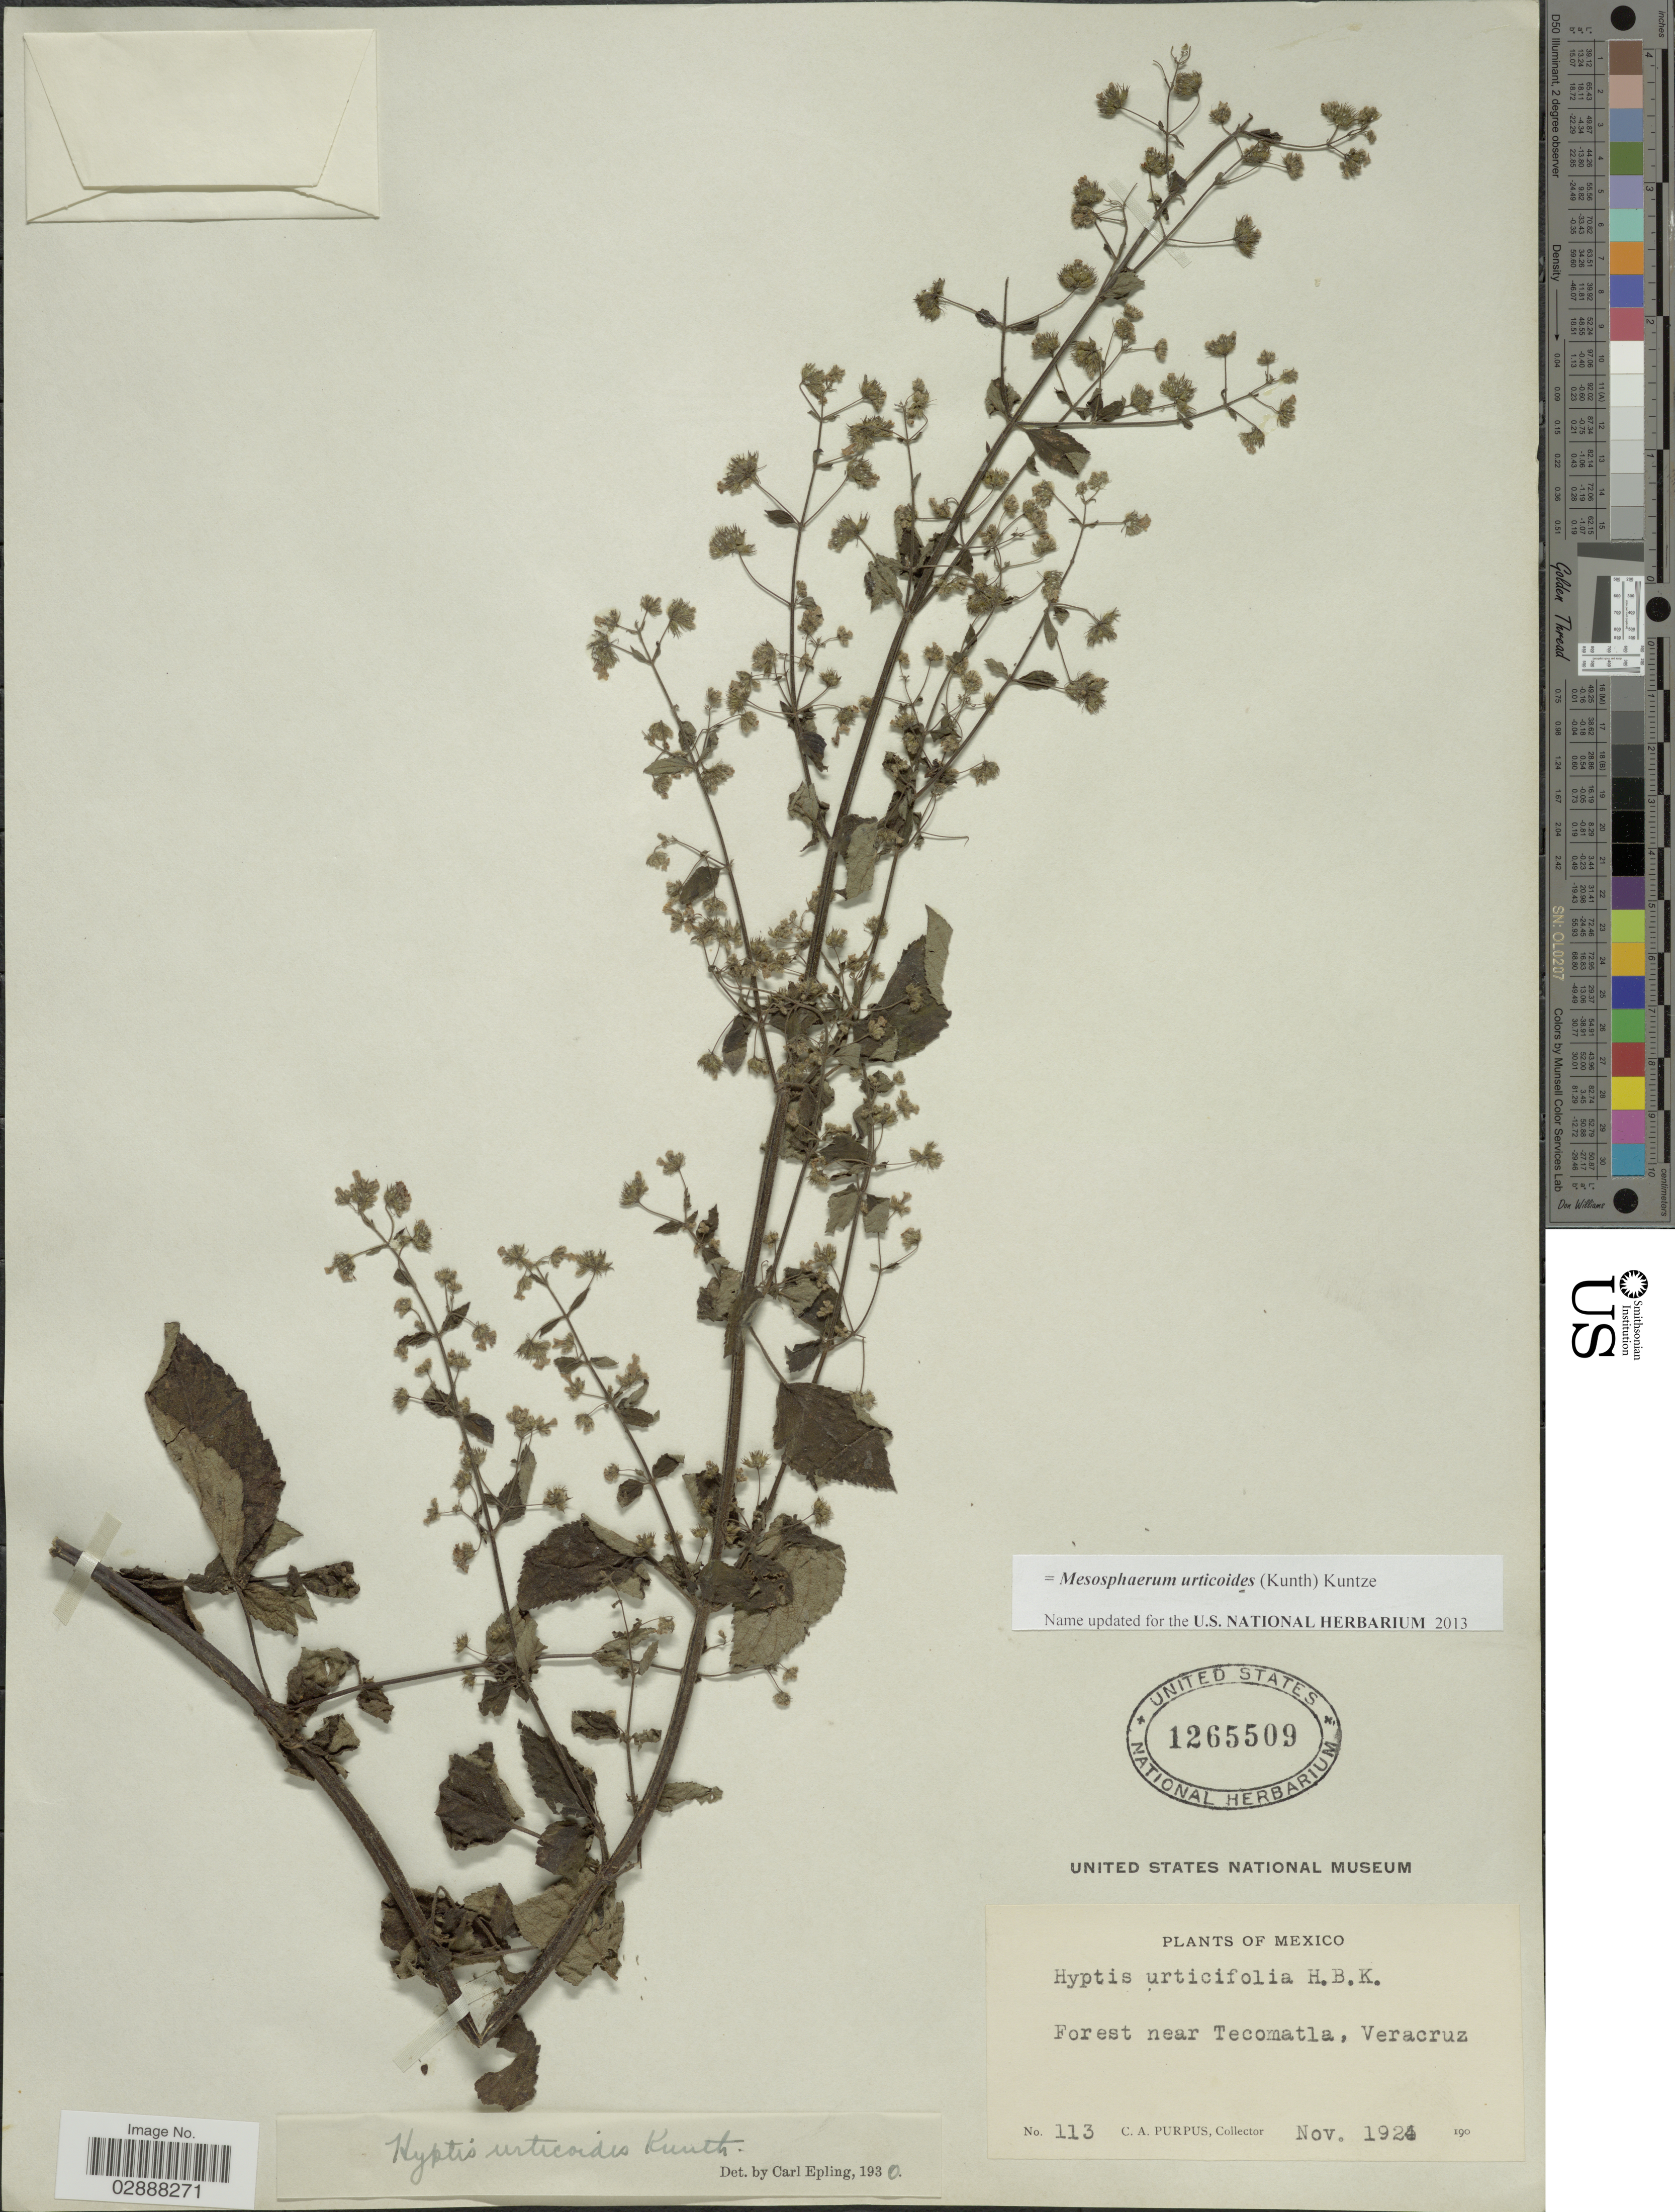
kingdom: Plantae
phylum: Tracheophyta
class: Magnoliopsida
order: Lamiales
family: Lamiaceae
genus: Mesosphaerum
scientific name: Mesosphaerum urticoides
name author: (Kunth) Kuntze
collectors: C. A. Purpus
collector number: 113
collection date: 1924-11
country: Mexico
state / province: Veracruz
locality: Forest near Tecomatla, Veracruz.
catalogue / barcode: US 1265509